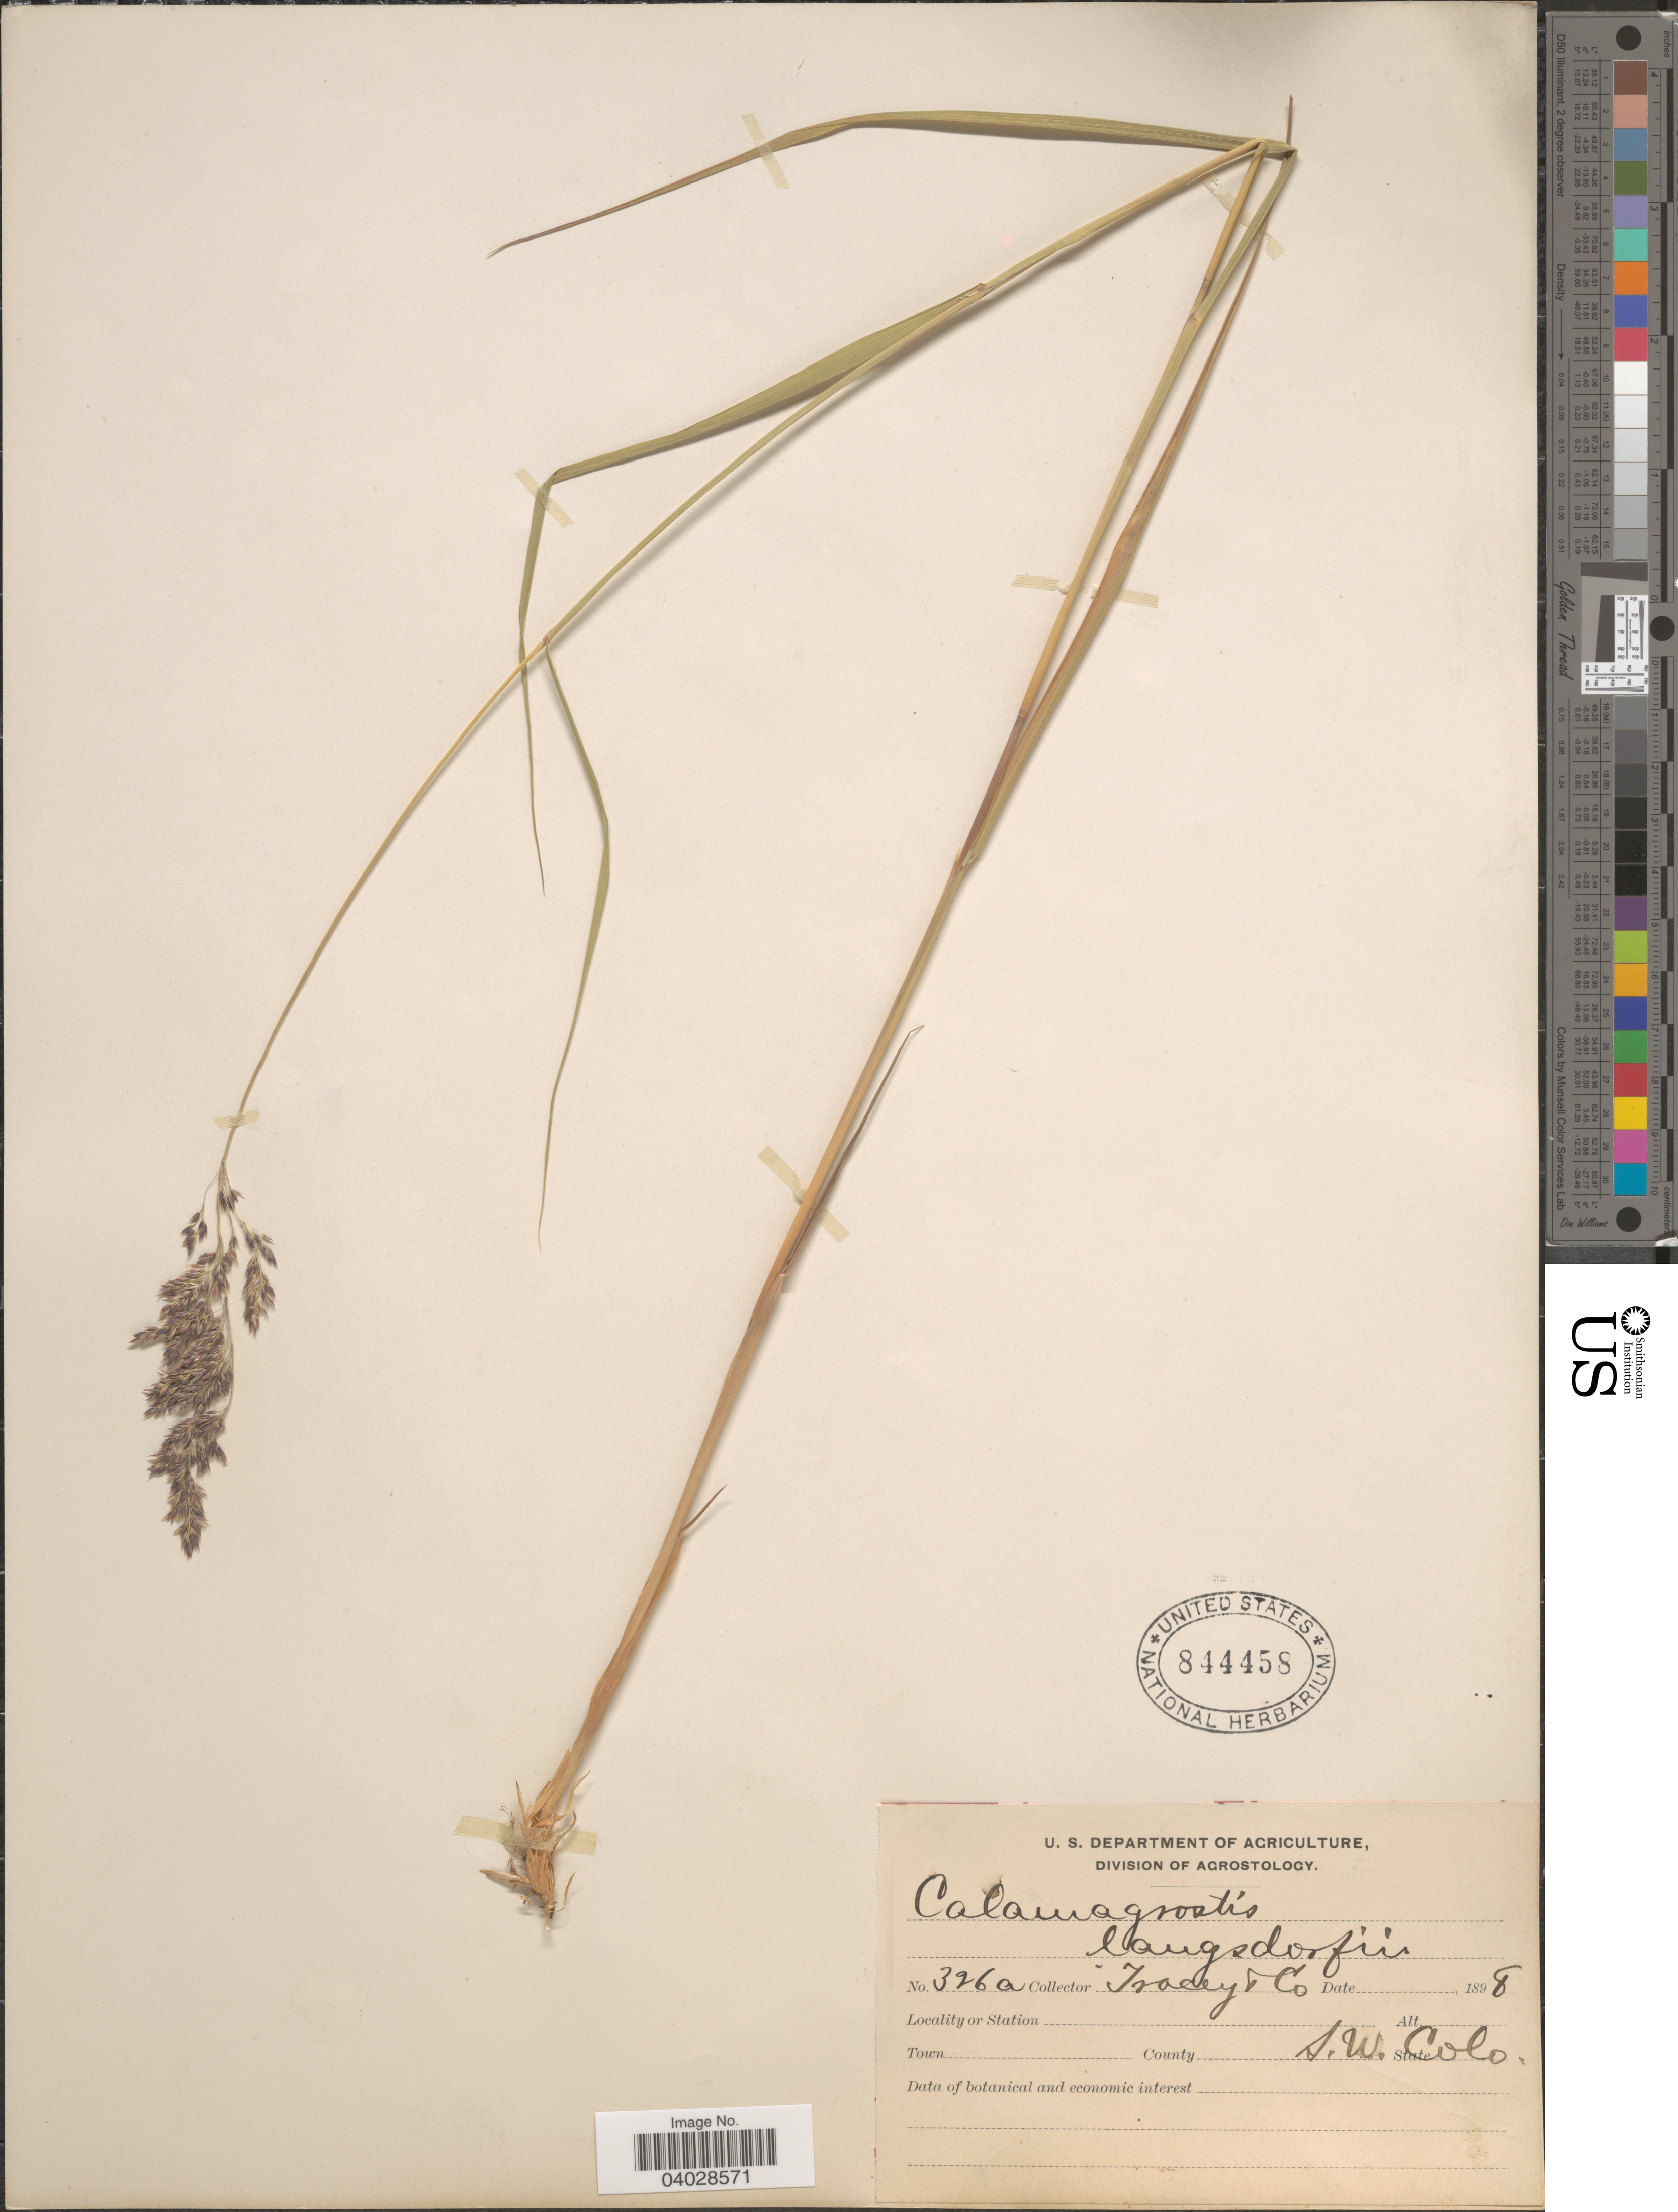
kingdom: Plantae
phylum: Tracheophyta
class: Liliopsida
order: Poales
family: Poaceae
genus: Calamagrostis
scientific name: Calamagrostis canadensis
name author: (Michx.) P. Beauv.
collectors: Tracey & et al.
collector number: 326a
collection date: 1898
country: United States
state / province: Colorado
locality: County S.W. State Colo.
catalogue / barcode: US 844458